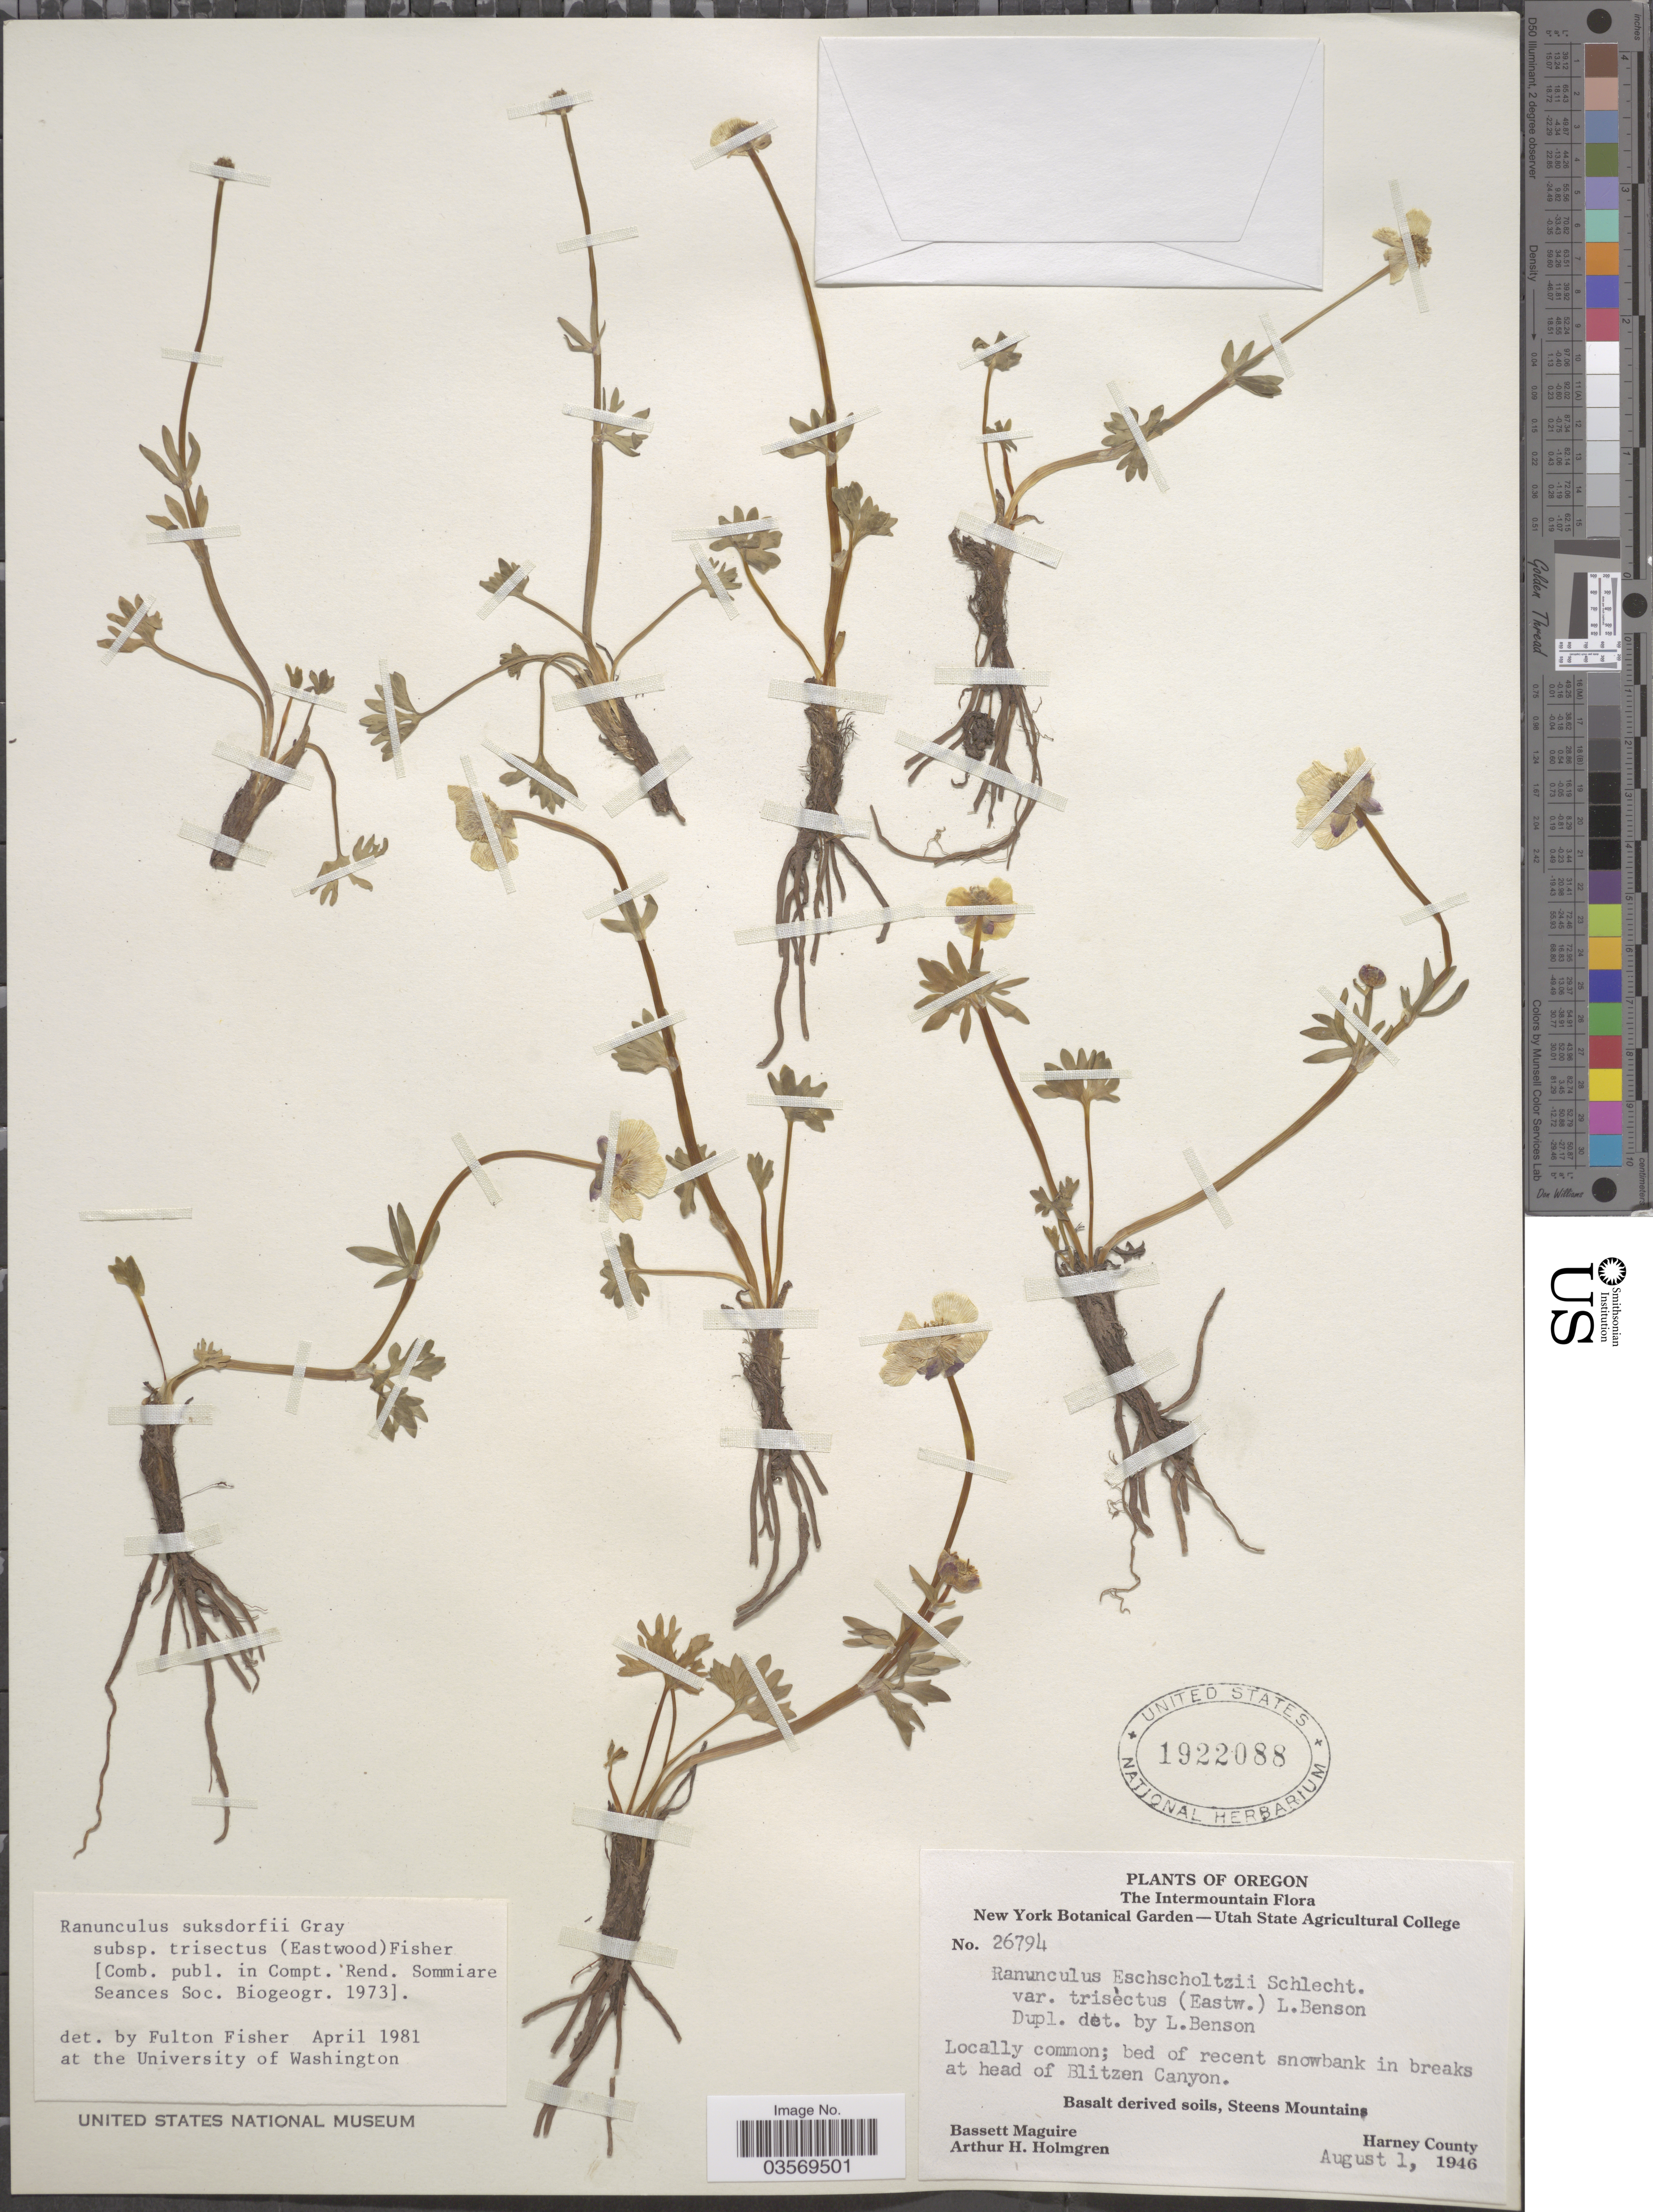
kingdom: Plantae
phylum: Tracheophyta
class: Magnoliopsida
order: Ranunculales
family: Ranunculaceae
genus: Ranunculus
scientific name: Ranunculus suksdorfii subsp. trisectus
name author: (Eastw.) F.J.F. Fisher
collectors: B. Maguire & A. H. Holmgren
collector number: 26794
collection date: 1946-08-01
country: United States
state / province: Oregon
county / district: Harney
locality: The Intermountain. Bed of recent snowbanks in breaks at head of Blitzen Canyon. Basalt derived soils, Steens Mountains. Harney County.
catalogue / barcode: US 1922088